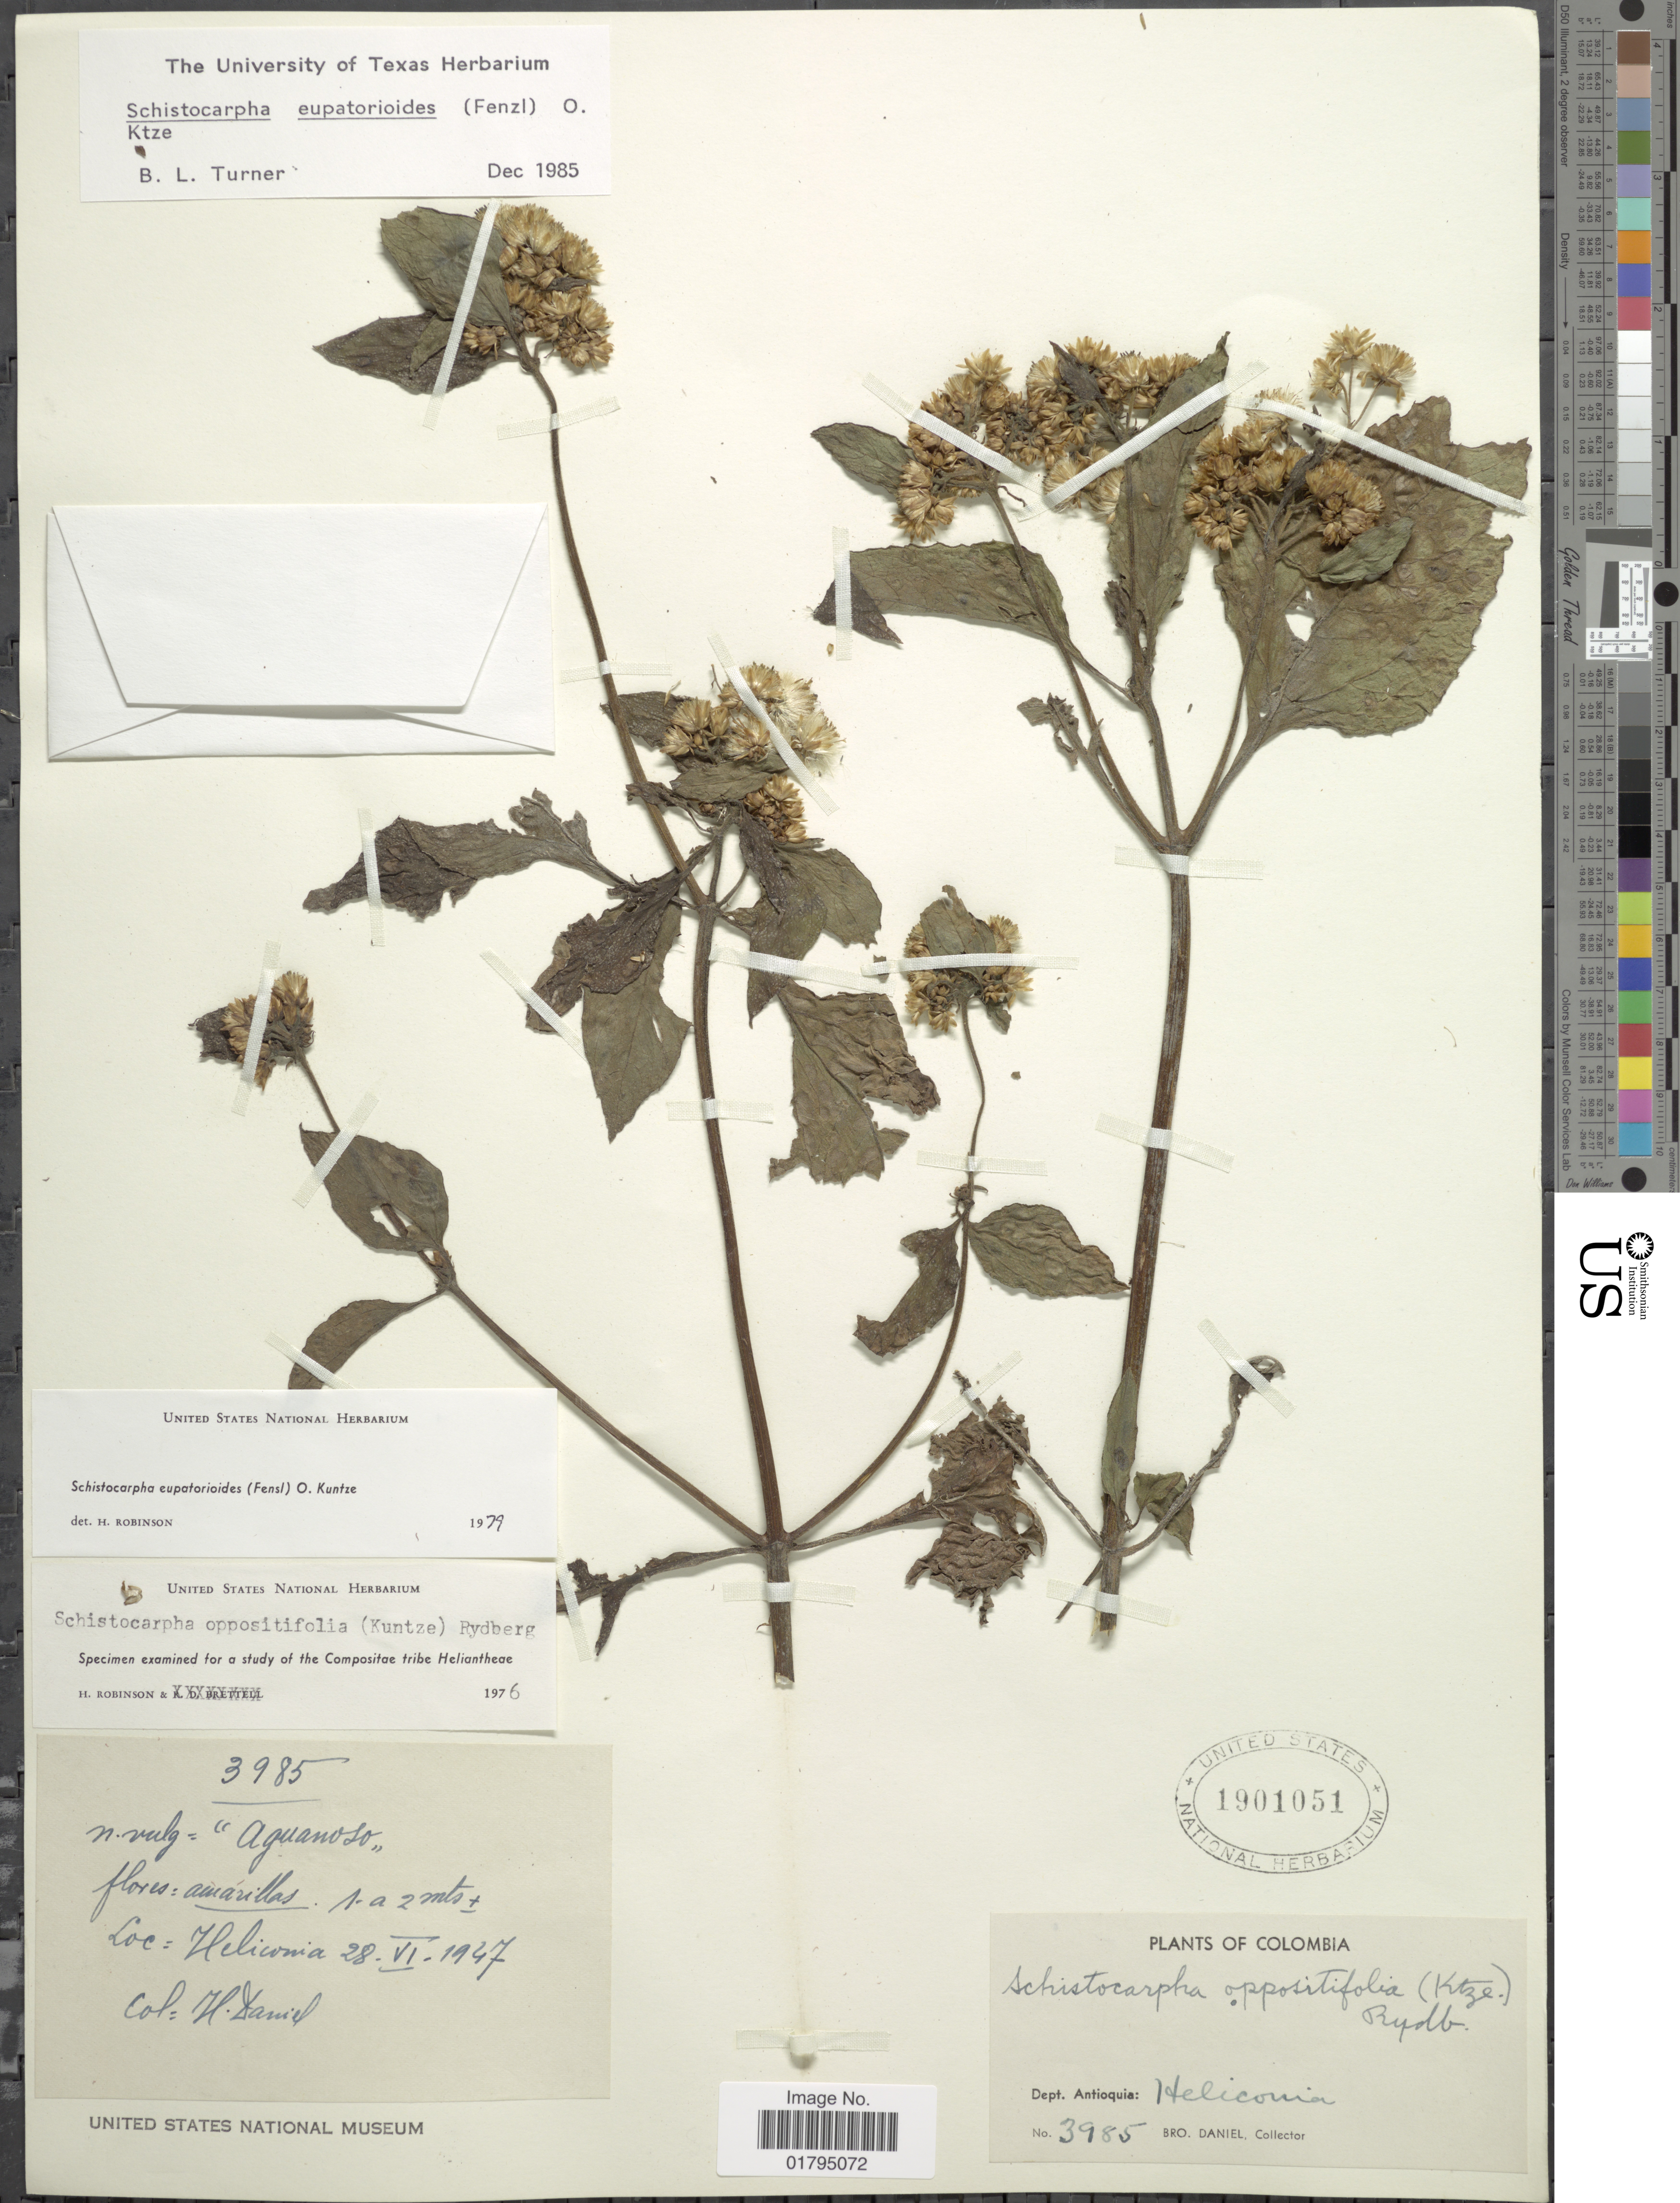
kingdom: Plantae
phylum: Tracheophyta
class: Magnoliopsida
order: Asterales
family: Asteraceae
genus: Schistocarpha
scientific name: Schistocarpha eupatorioides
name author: (Fenzl) Kuntze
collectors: Bro. Daniel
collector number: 3985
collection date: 1947-06-28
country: Colombia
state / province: Antioquia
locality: Dept. Antioguia. Heloconia.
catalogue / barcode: US 1901051